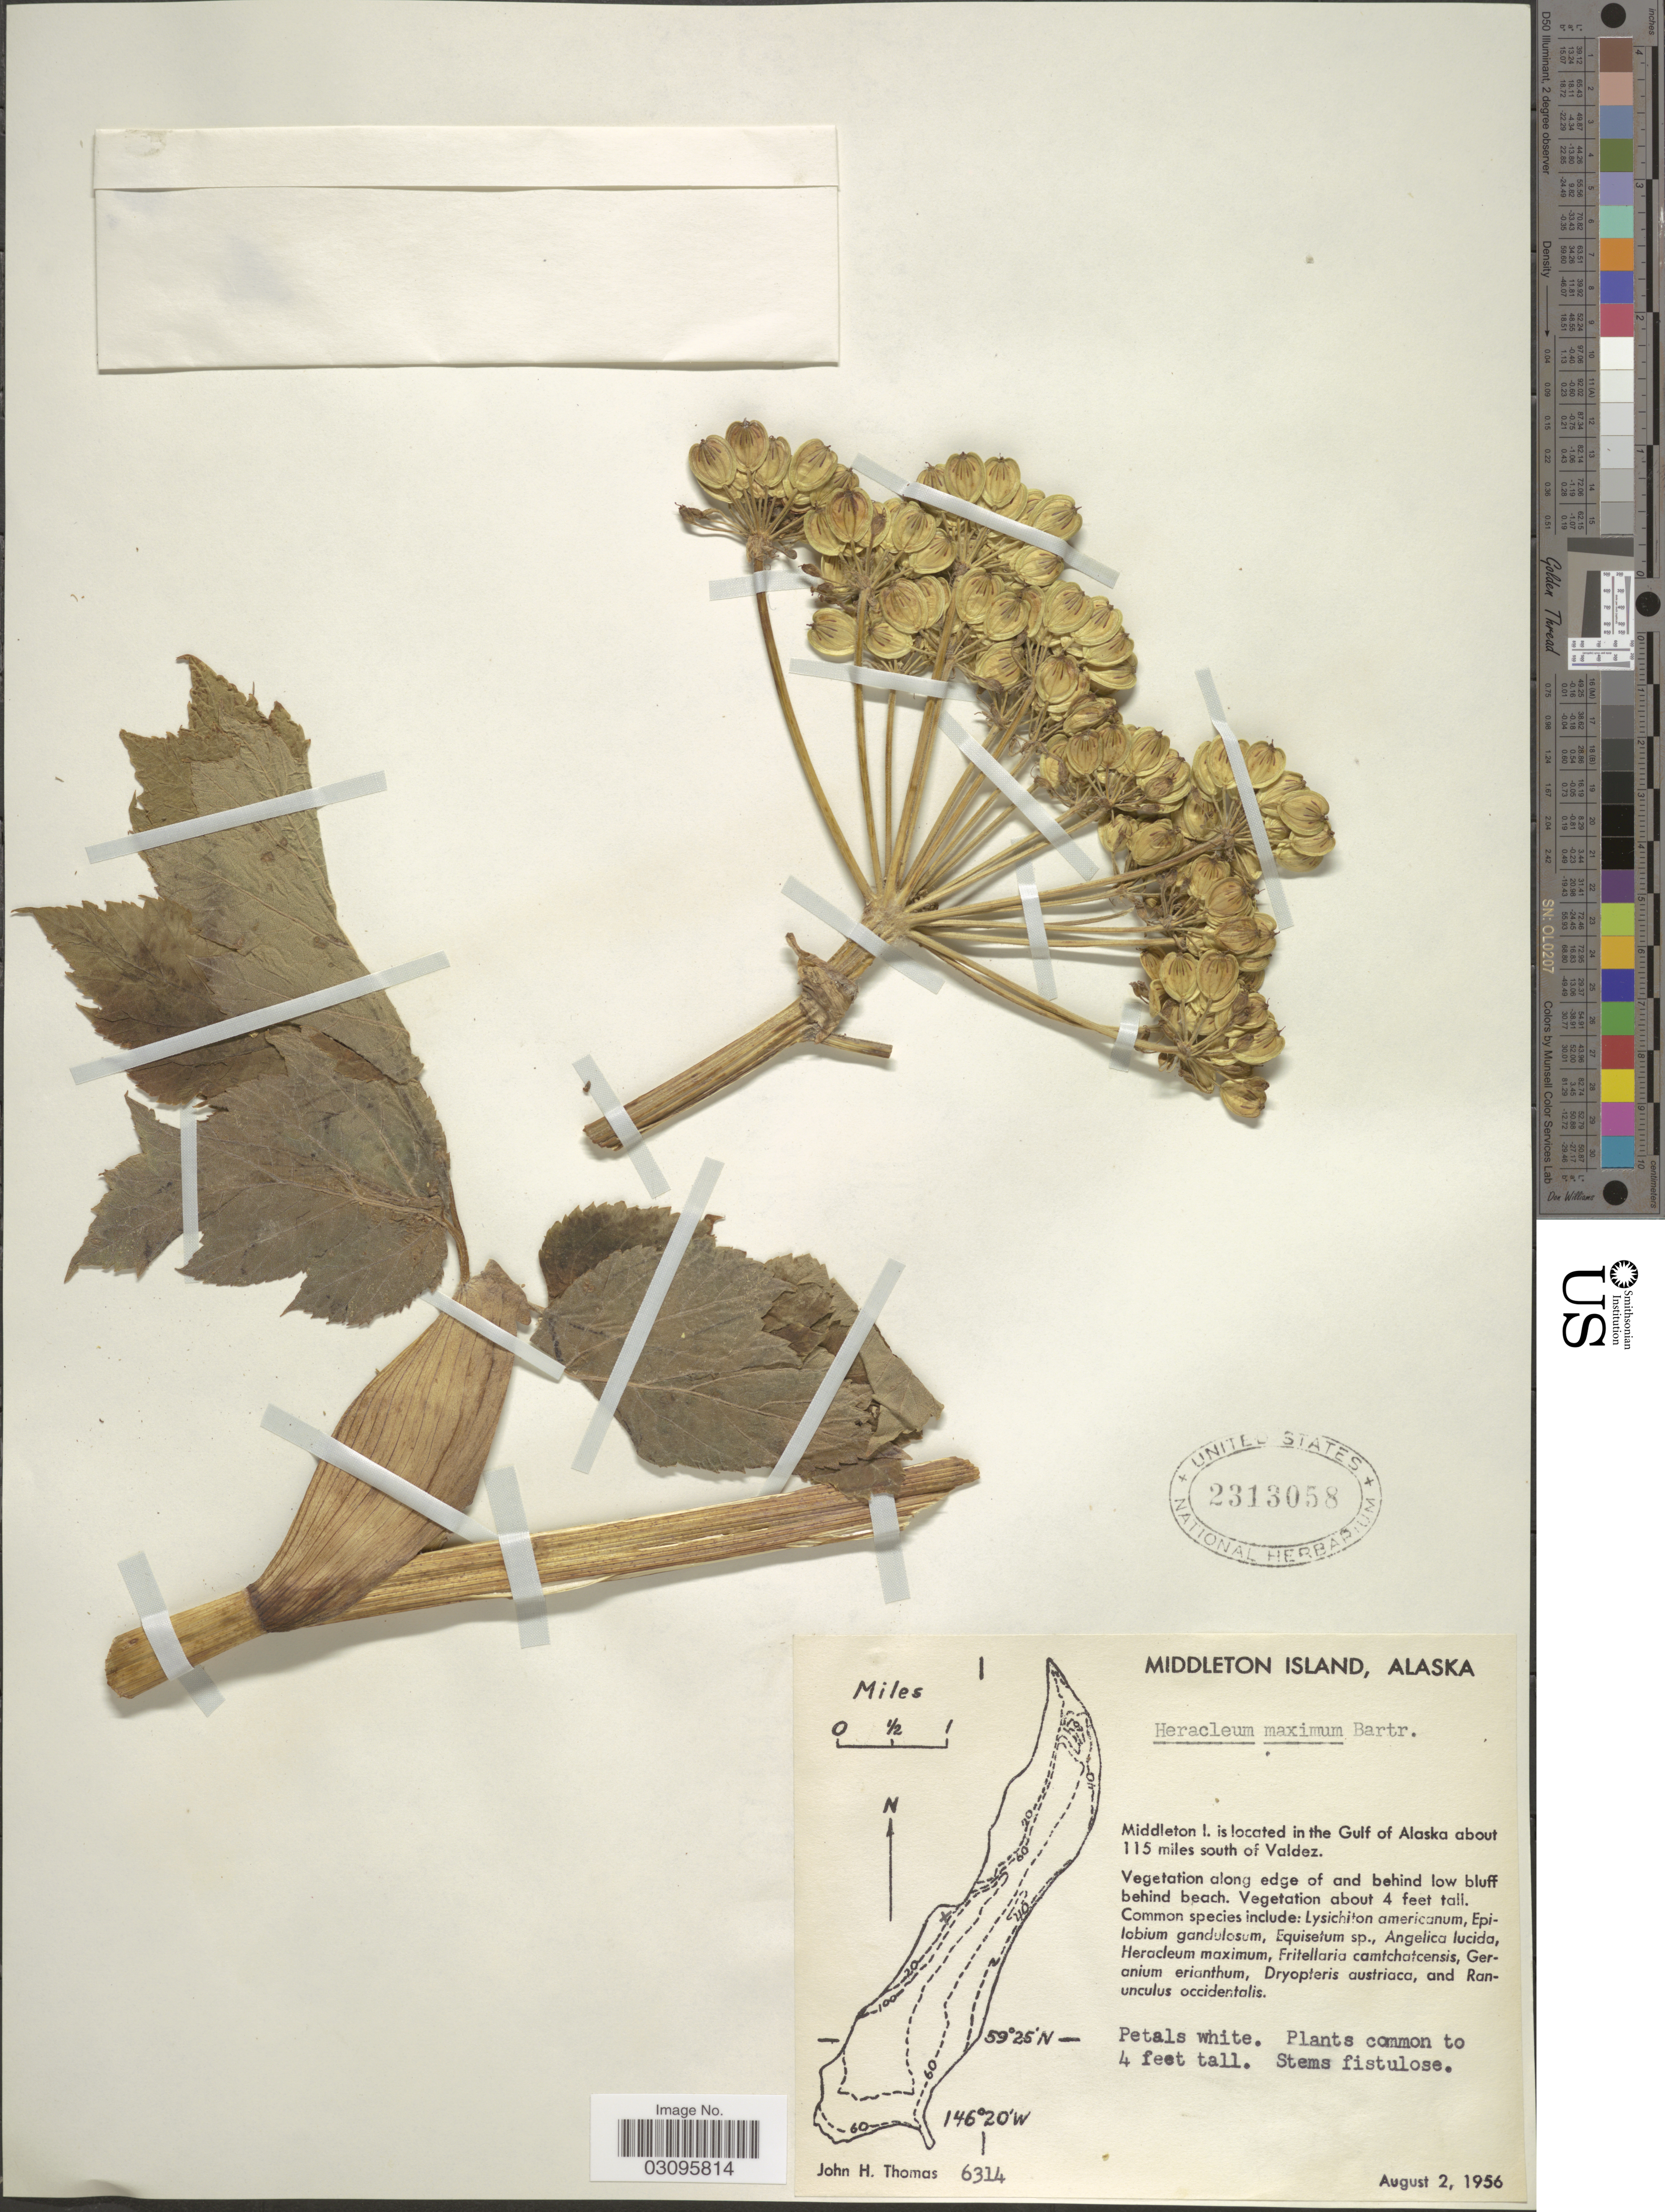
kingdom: Plantae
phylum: Tracheophyta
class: Magnoliopsida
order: Apiales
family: Apiaceae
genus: Heracleum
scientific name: Heracleum maximum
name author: W. Bartram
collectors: J. H. Thomas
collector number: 6314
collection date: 1956-08-02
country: United States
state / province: Alaska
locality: Middleton Island. Middleton I. is located in the Gulf of Alaska about 115 miles south of Valdez.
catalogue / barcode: US 2313058